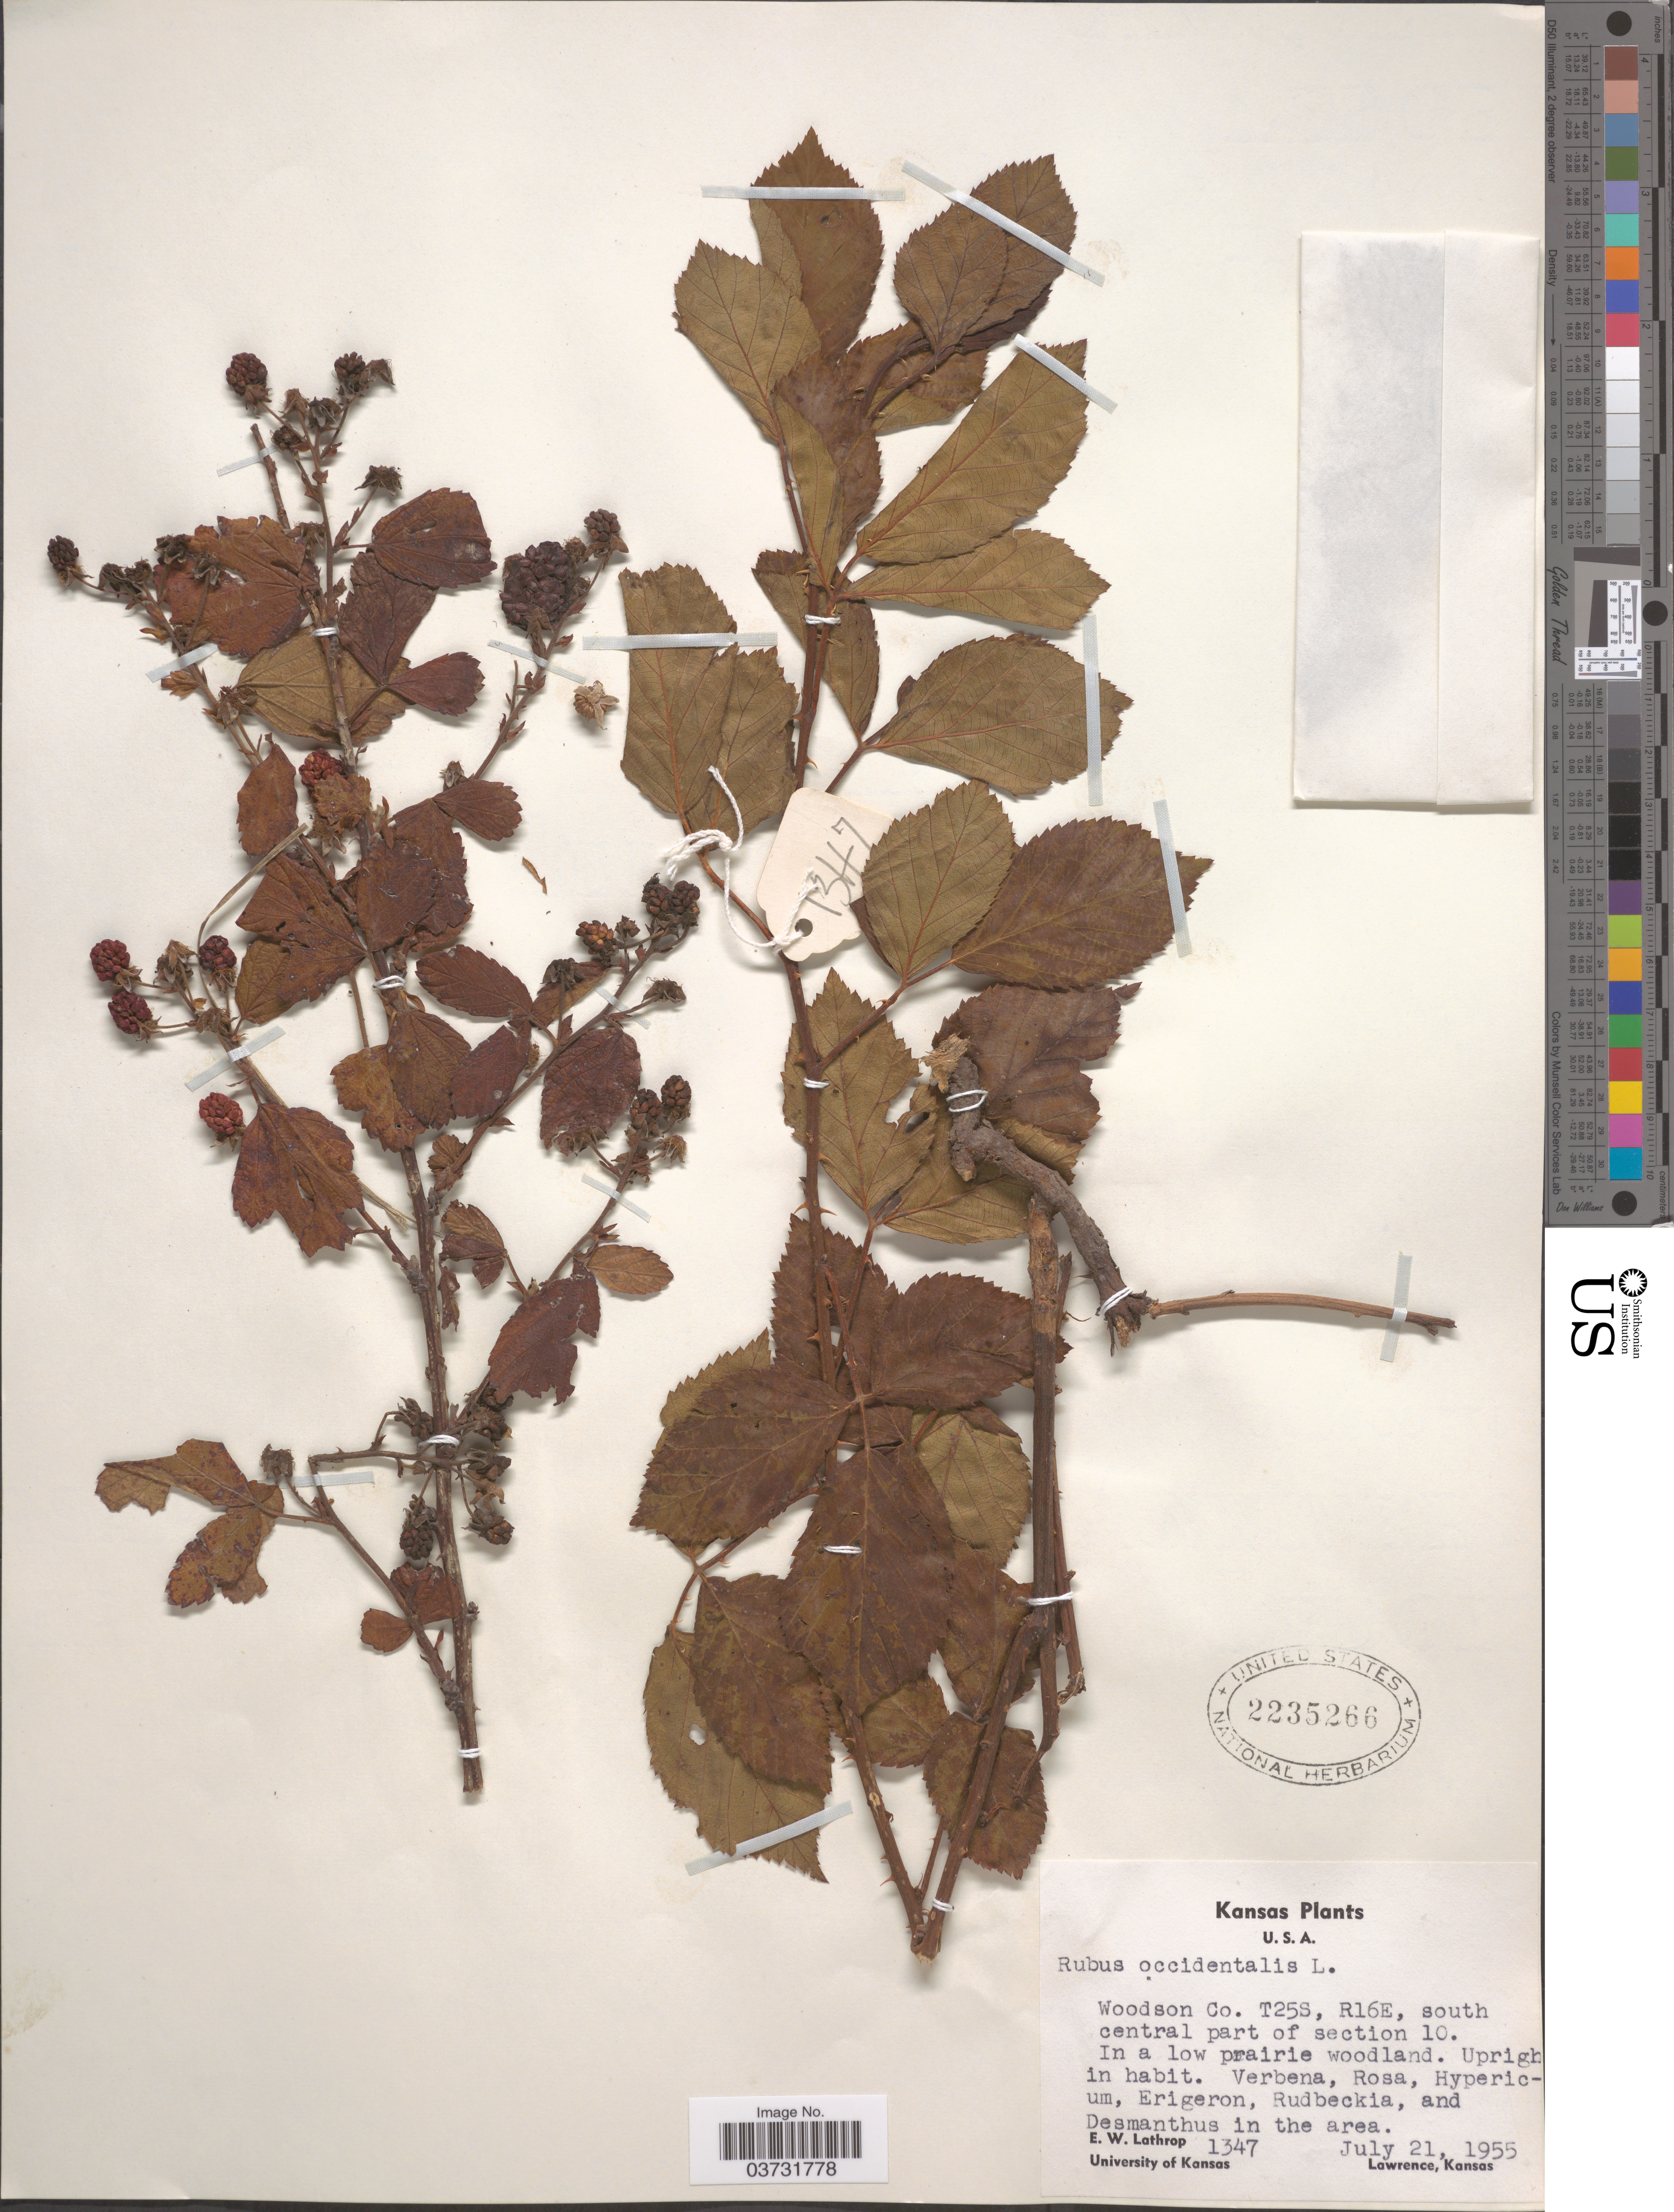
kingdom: Plantae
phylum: Tracheophyta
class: Magnoliopsida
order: Rosales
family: Rosaceae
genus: Rubus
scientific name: Rubus occidentalis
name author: L.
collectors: E. W. Lathrop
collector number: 1347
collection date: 1955-07-21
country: United States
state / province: Kansas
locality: Woodson Co. T25S,R16E, south central part of section 10.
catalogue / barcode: US 2235266